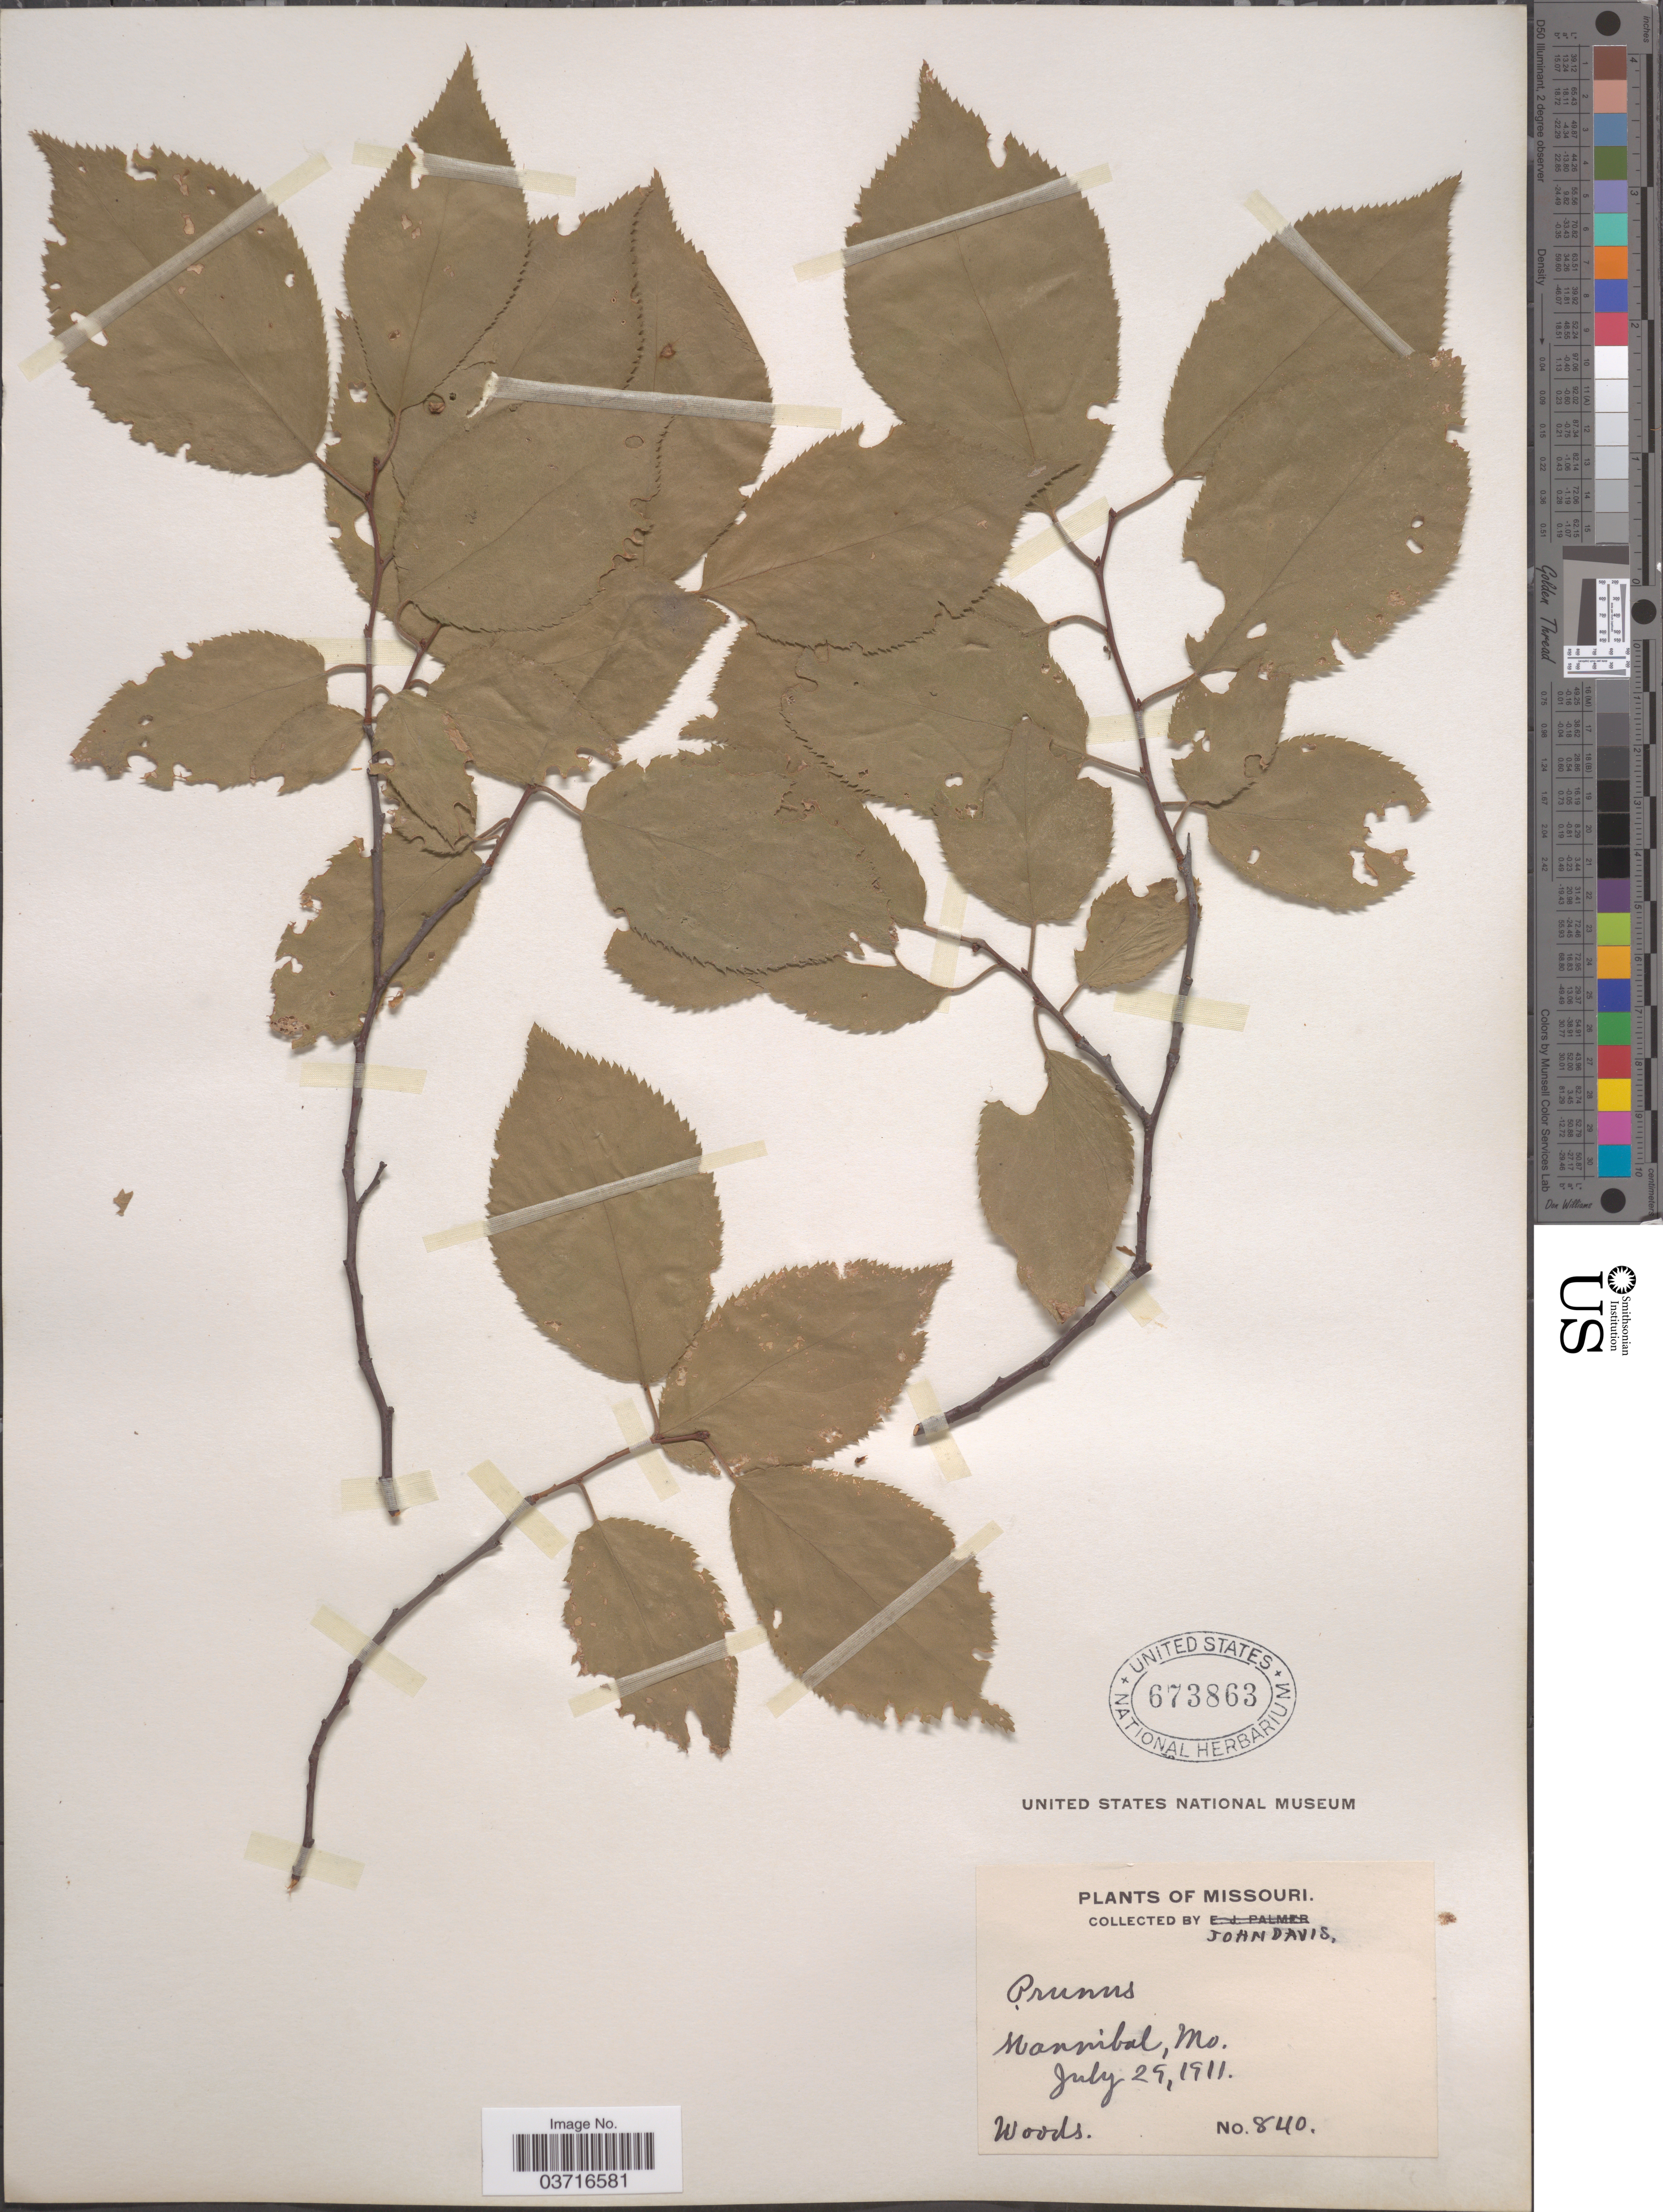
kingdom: Plantae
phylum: Tracheophyta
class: Magnoliopsida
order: Rosales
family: Rosaceae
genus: Prunus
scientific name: Prunus sp.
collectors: J. Davis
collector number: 840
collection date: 1911-07-29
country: United States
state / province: Missouri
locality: Hannibal.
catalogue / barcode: US 673863